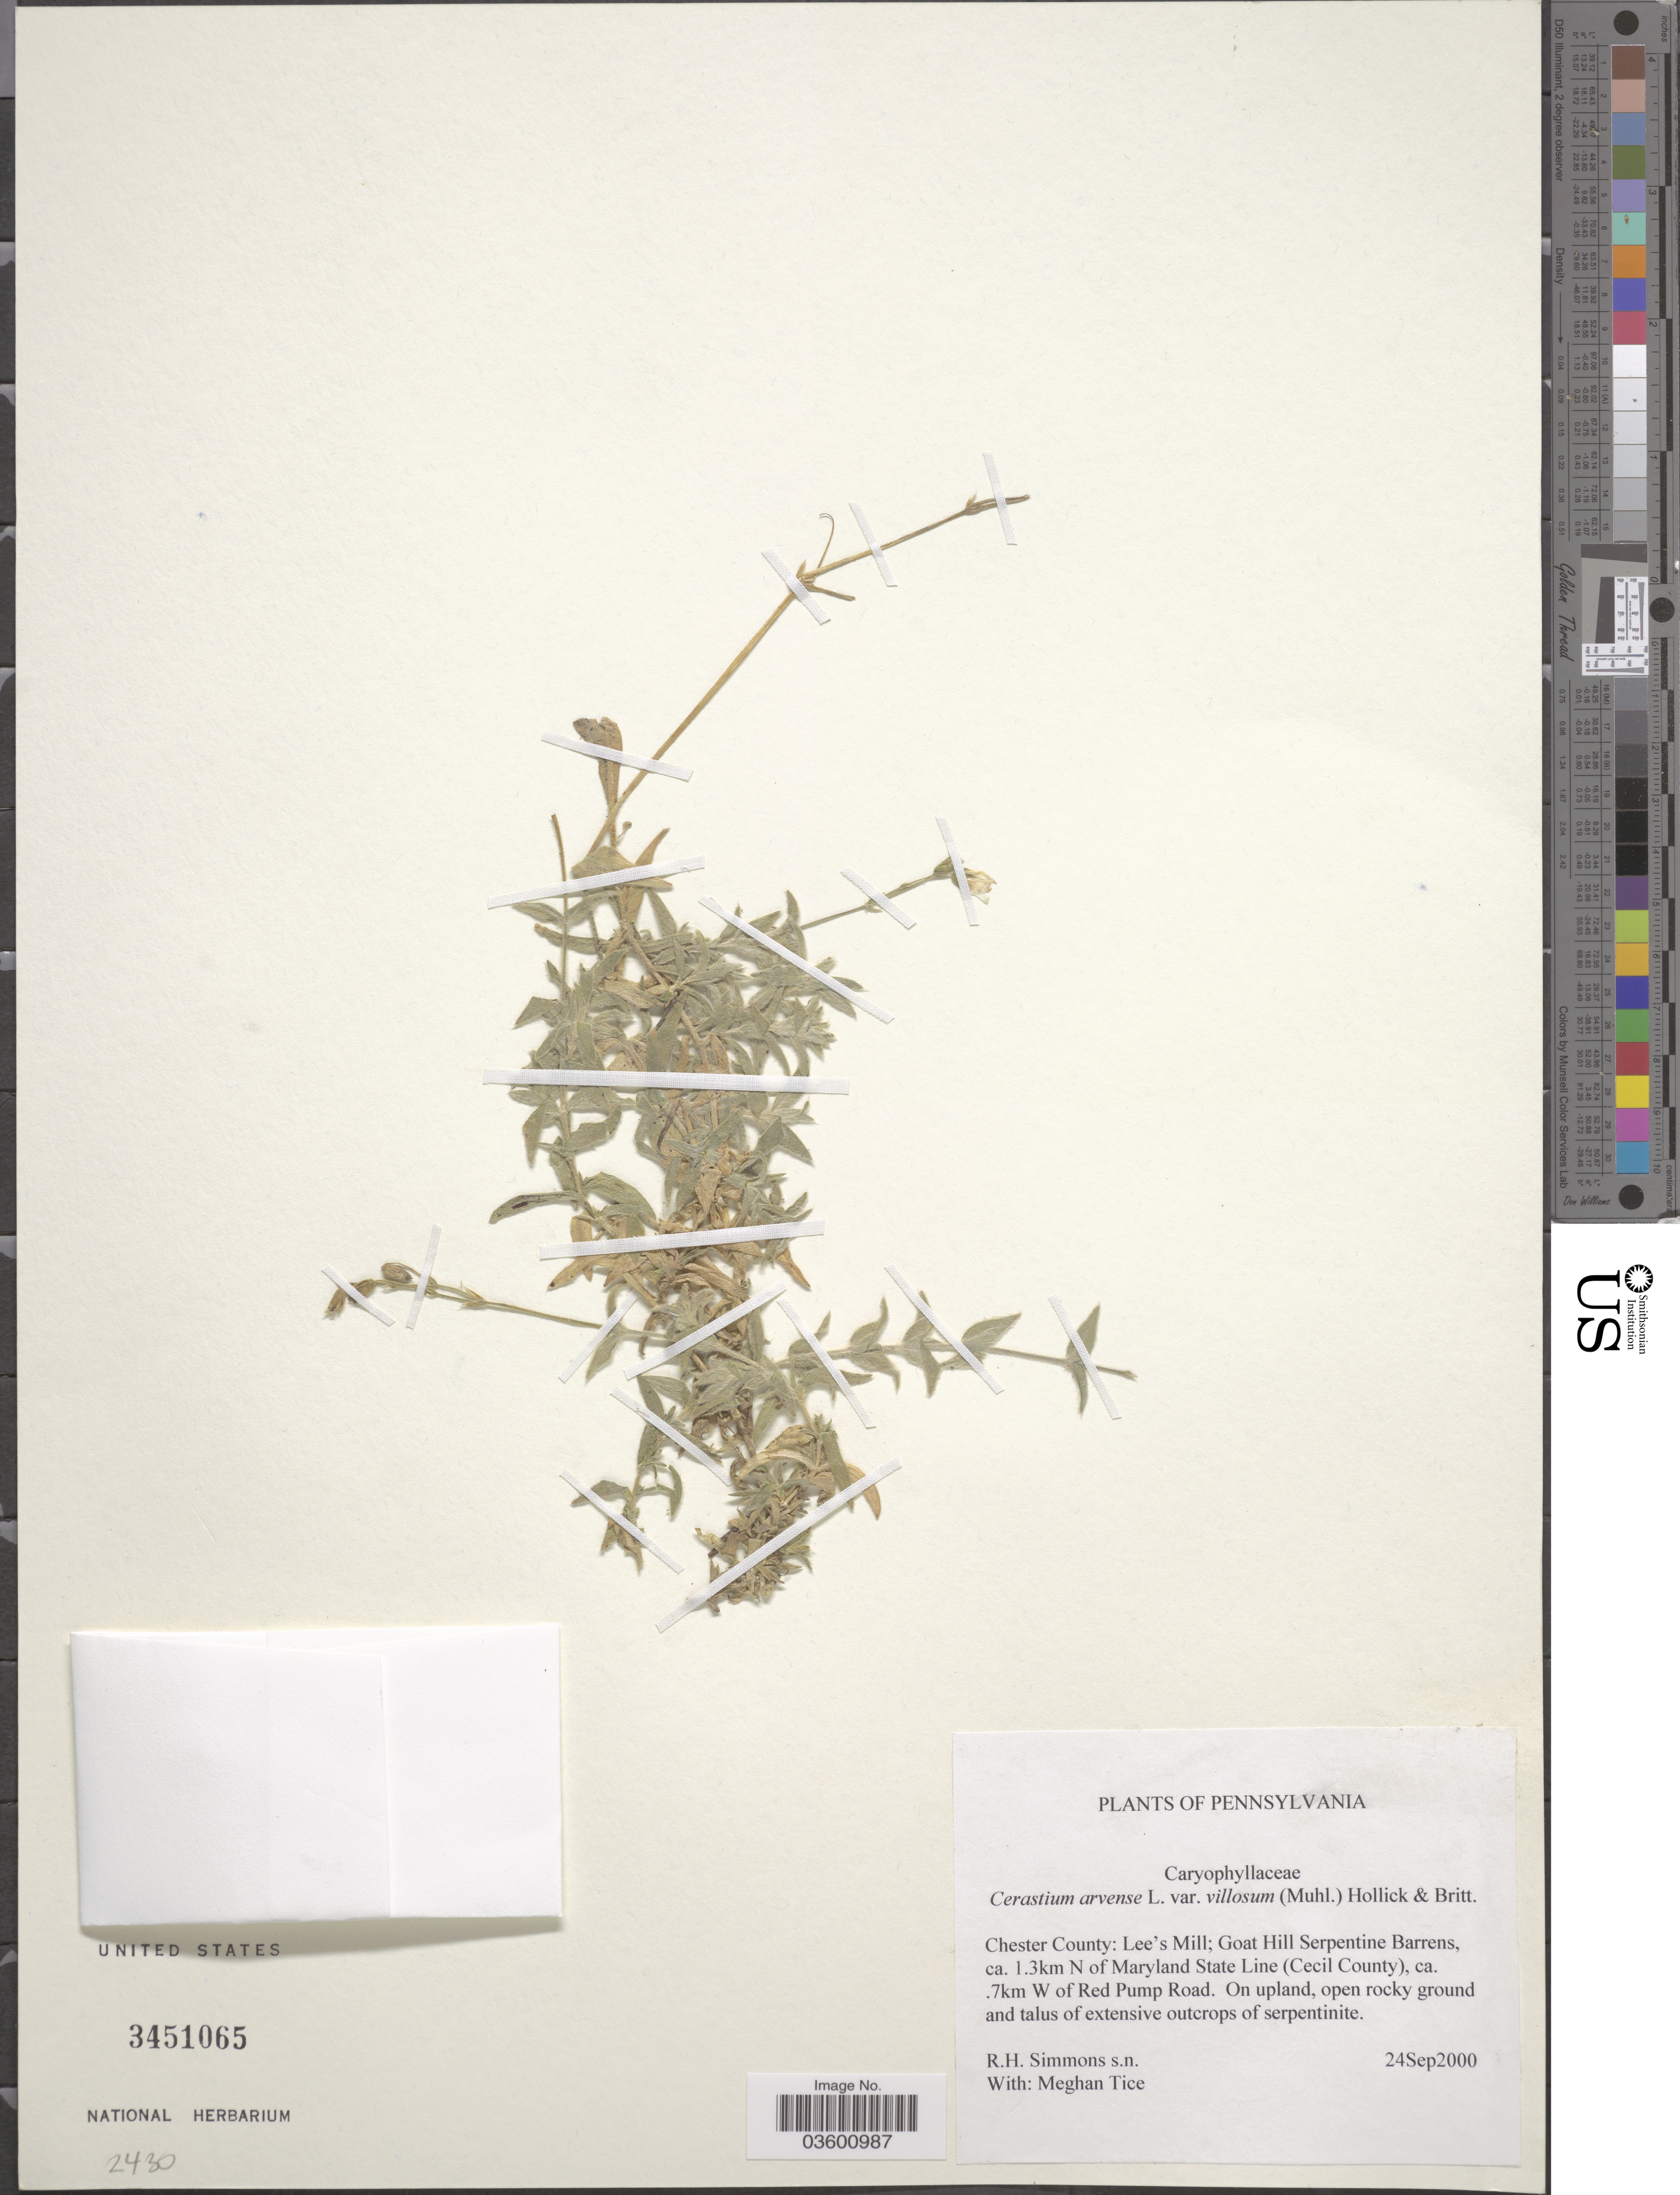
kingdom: Plantae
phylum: Tracheophyta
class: Magnoliopsida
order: Caryophyllales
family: Caryophyllaceae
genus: Cerastium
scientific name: Cerastium arvense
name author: L.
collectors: R. H. Simmons & M. Tice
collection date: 2000-09-24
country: United States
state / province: Pennsylvania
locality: Chester County: Lee's Mill; Goat Hill Serpentine Barrens, ca. 1.3km N of Maryland State Line (Cecil County), ca. .7km W of Red Pump Road.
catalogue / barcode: US 3451065